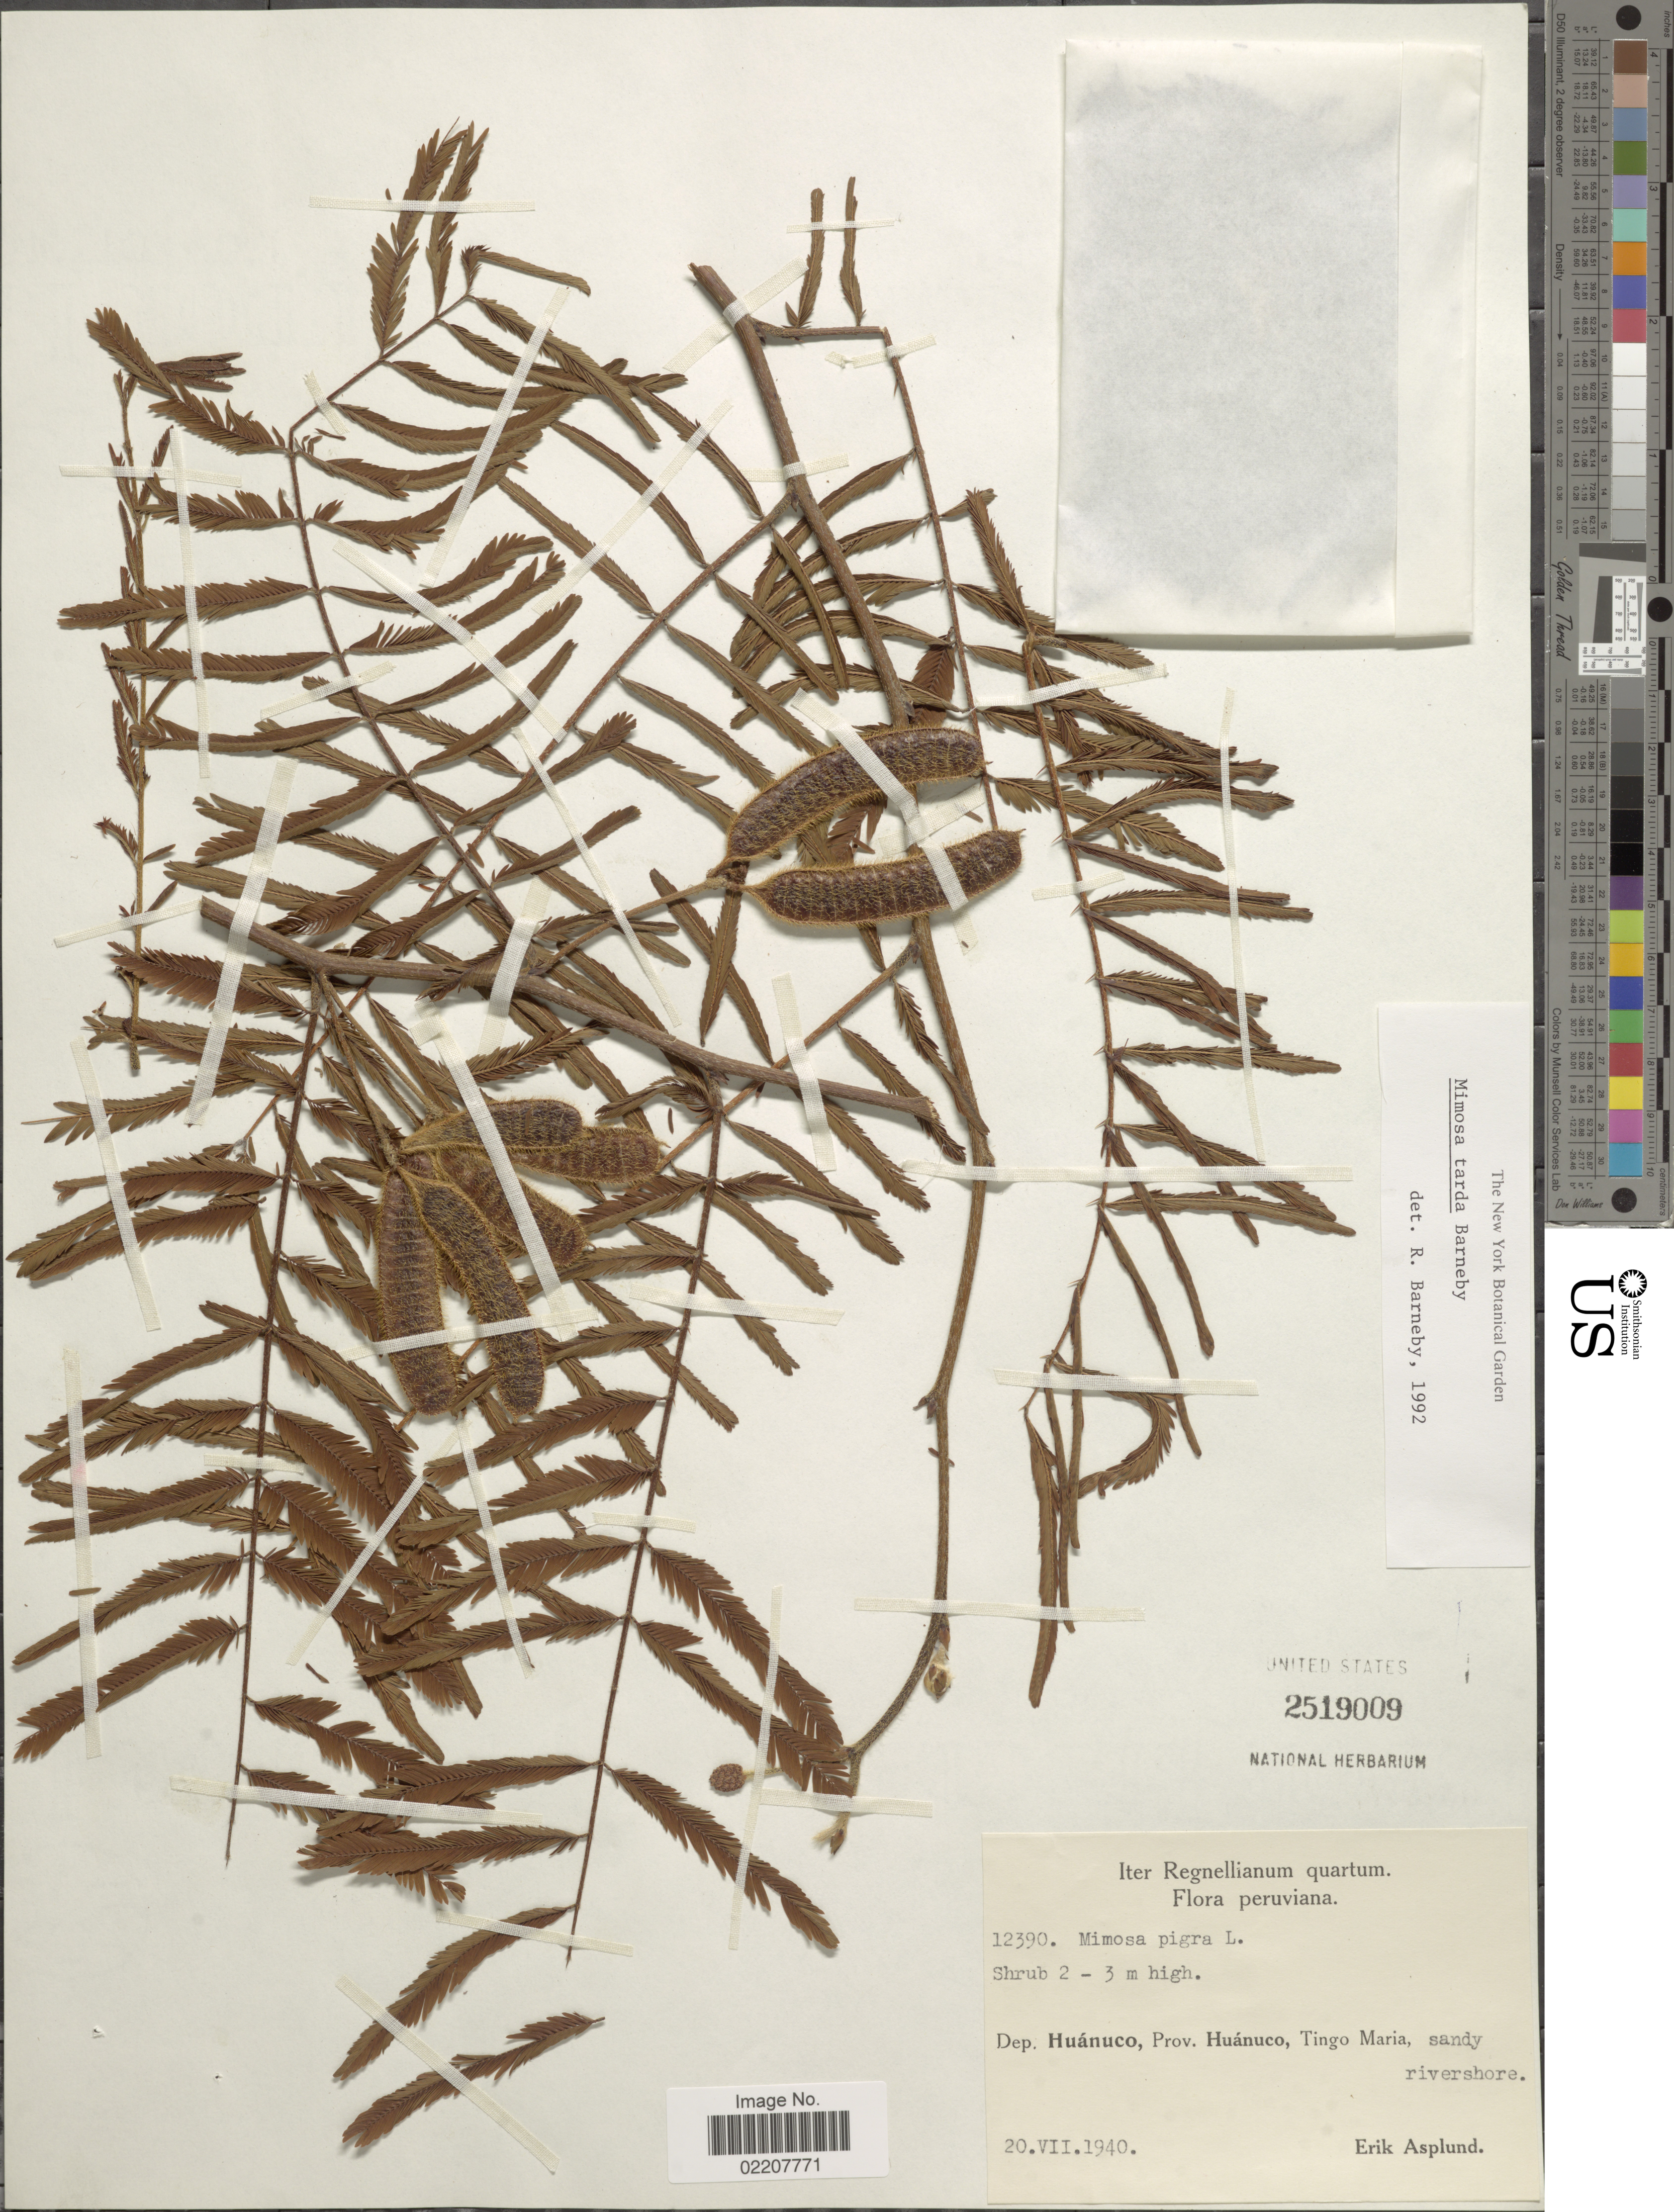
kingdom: Plantae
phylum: Tracheophyta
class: Magnoliopsida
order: Fabales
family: Fabaceae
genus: Mimosa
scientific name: Mimosa tarda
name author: Barneby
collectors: E. Asplund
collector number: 12390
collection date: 1940-07-20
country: Peru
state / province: Huánuco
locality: Dep. Huanuco, Prov. Huanuco, Tingo Maria, sandy rivershore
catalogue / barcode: US 2519009